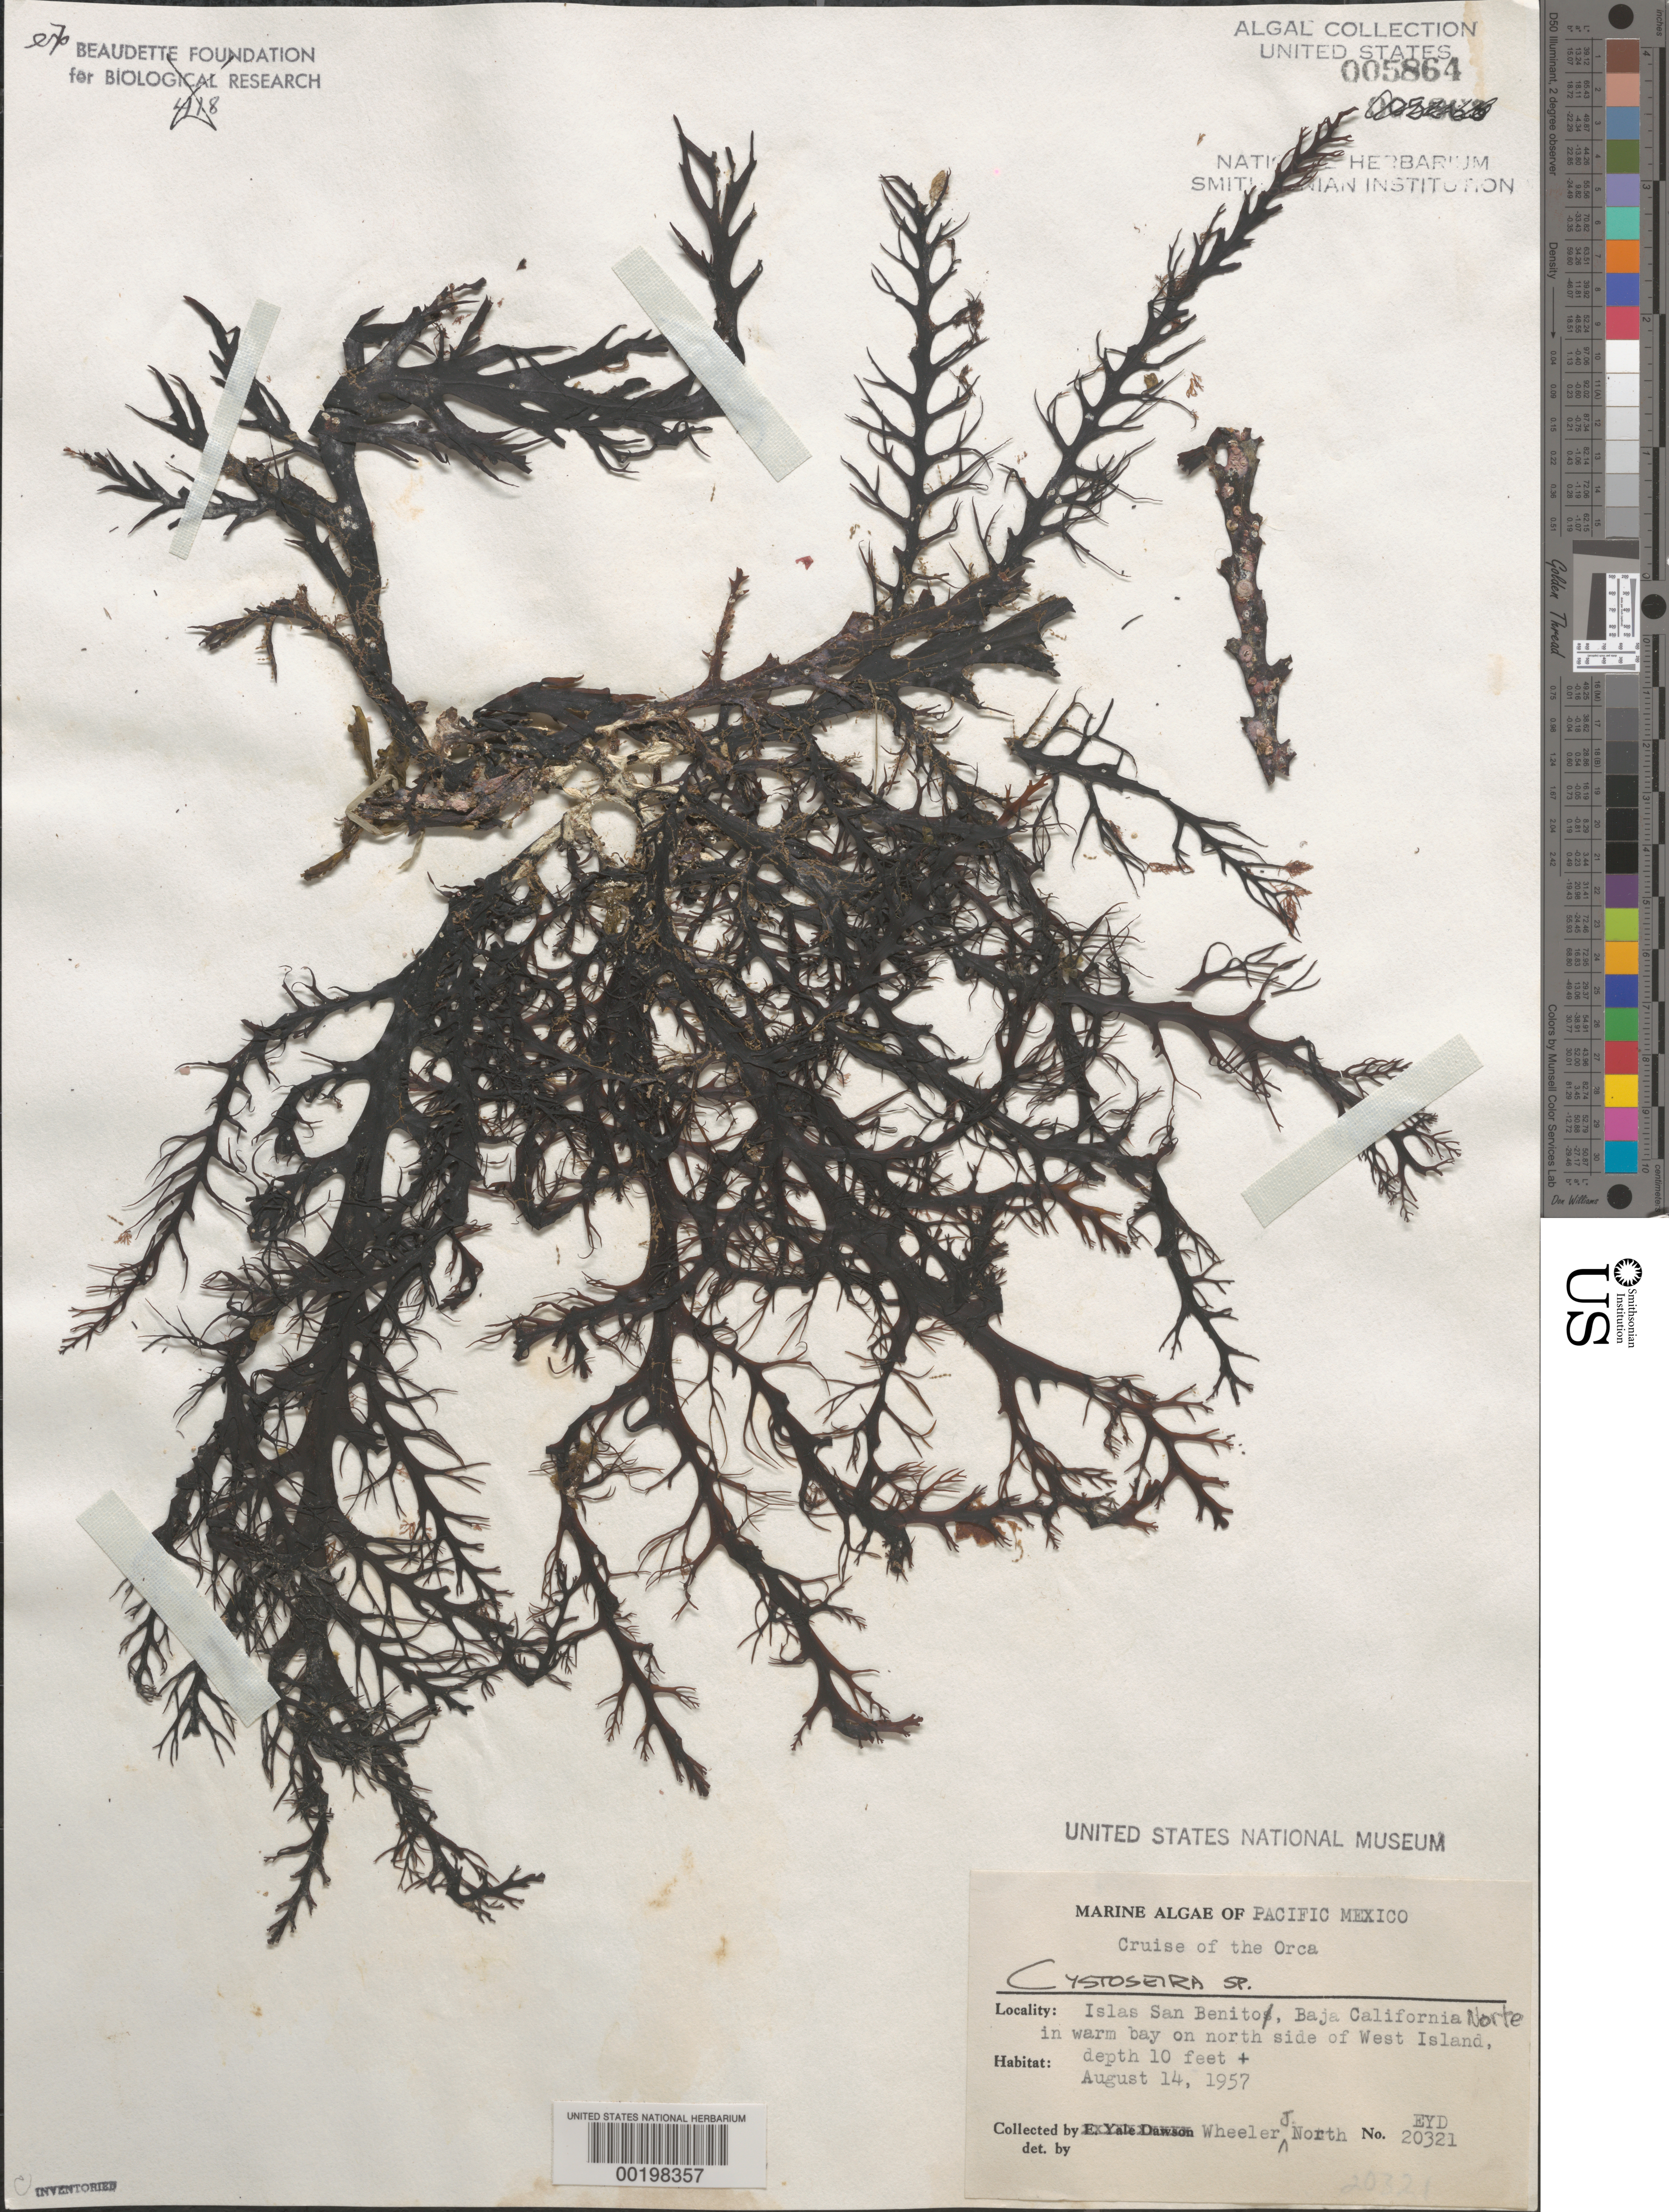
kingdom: Chromista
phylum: Ochrophyta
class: Phaeophyceae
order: Fucales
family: Sargassaceae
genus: Cystoseira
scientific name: Cystoseira sp.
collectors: W. North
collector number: EYD 20321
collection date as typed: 14 Aug 1957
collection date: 1957-08-14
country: Mexico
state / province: Baja California Norte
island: West Island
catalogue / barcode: US 5864